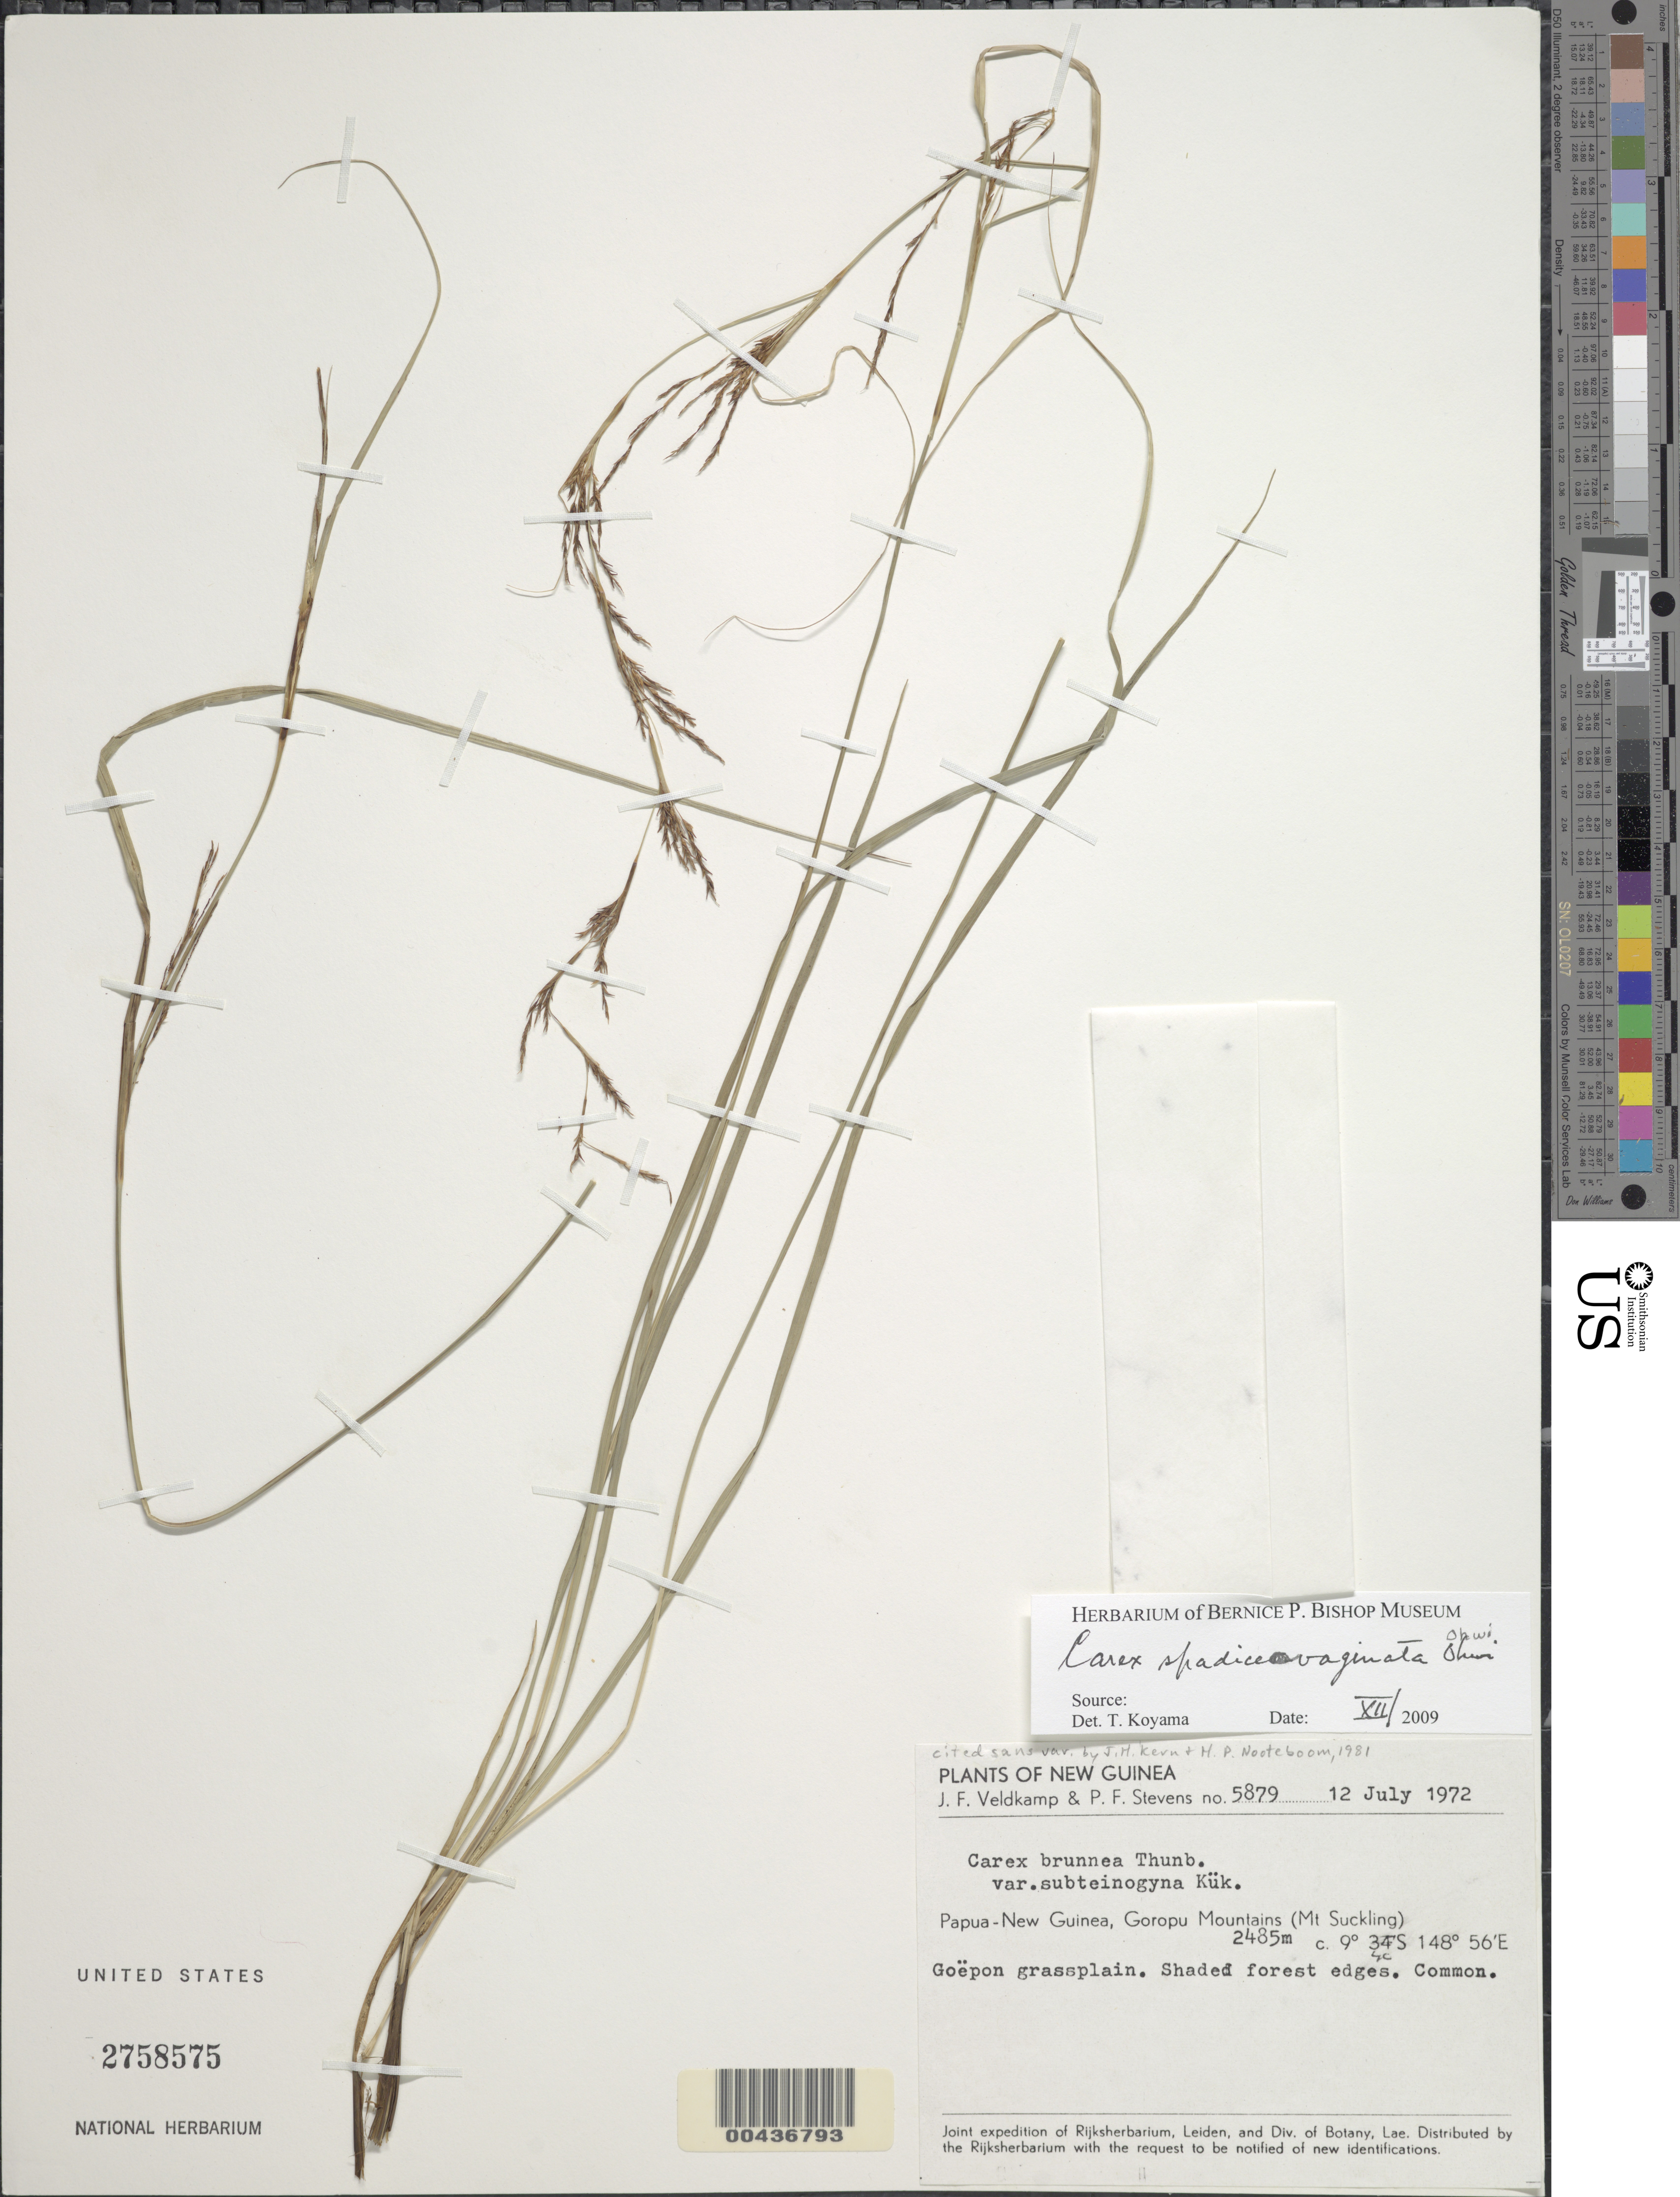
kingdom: Plantae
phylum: Tracheophyta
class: Liliopsida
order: Poales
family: Cyperaceae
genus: Carex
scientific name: Carex brunnea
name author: Thunb.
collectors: J. F. Veldkamp & P. F. Stevens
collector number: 5879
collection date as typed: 12 Jul 1972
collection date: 1972-07-12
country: Papua New Guinea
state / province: Northern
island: New Guinea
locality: Goropu Mtns. (Mt. Suckling)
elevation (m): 2485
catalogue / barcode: US 2758575